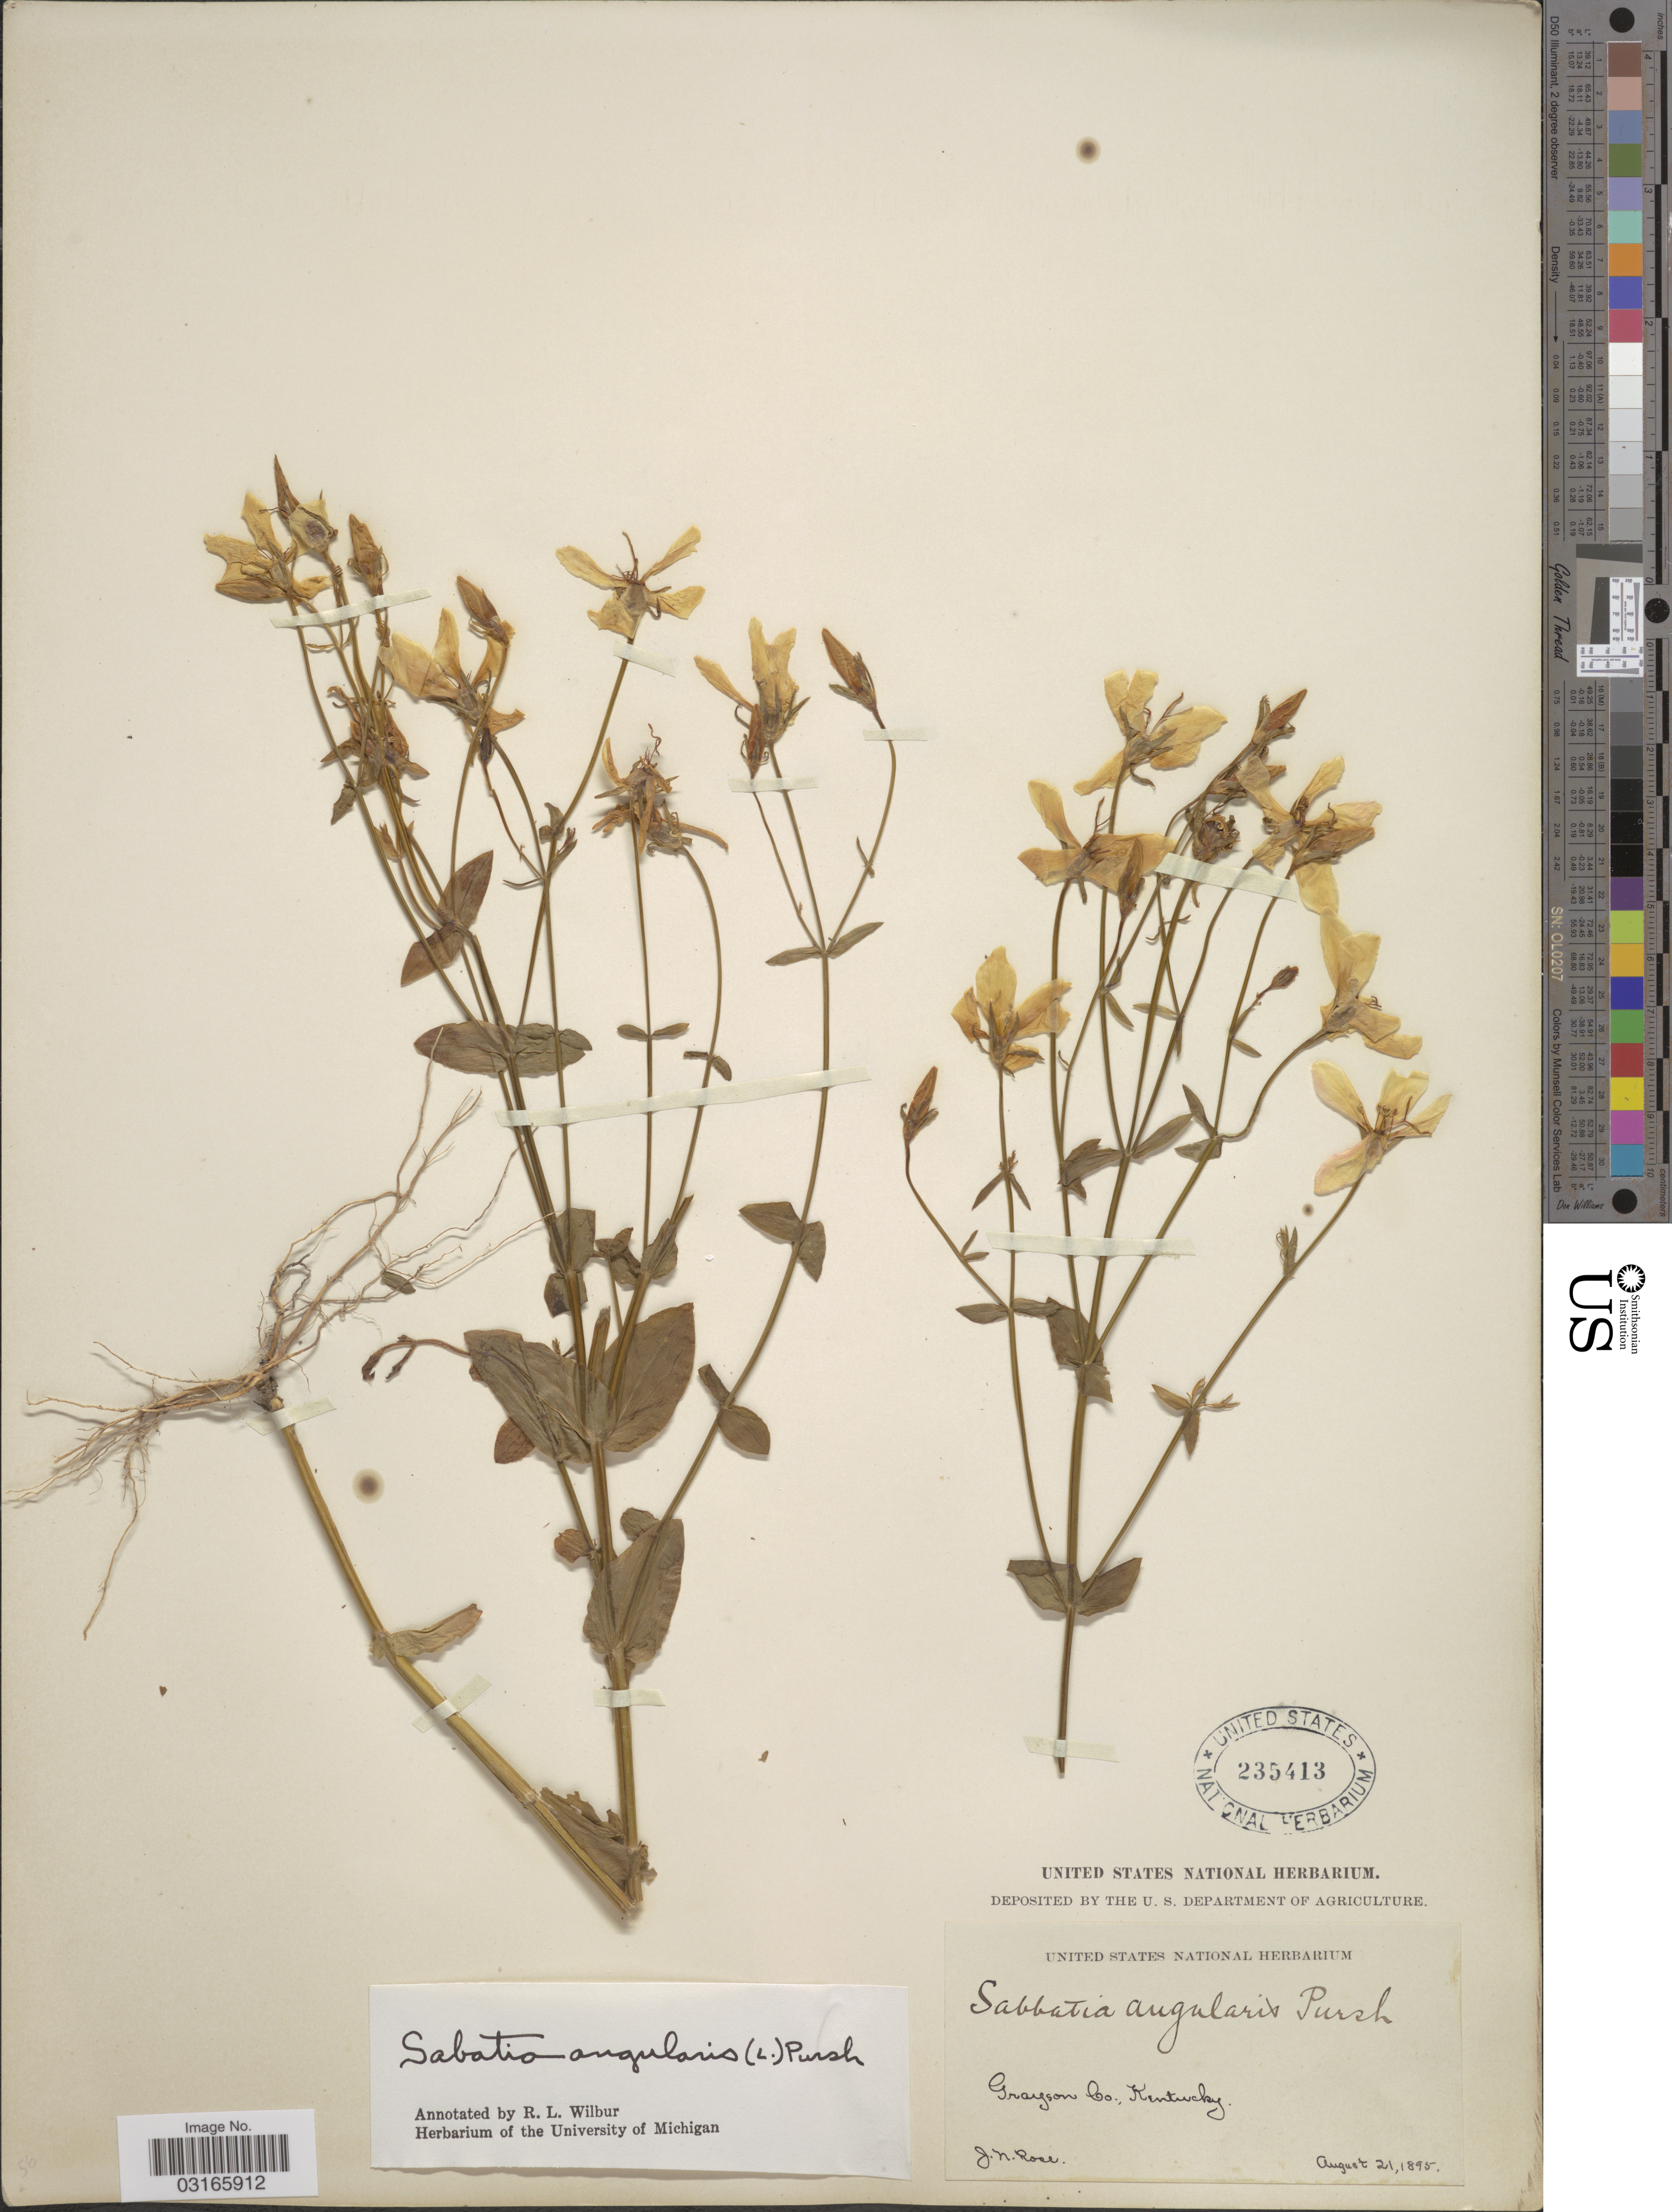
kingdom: Plantae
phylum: Tracheophyta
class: Magnoliopsida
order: Gentianales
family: Gentianaceae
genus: Sabatia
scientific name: Sabatia angularis (L.) Pursh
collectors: J. N. Rose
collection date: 1895-08-21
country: United States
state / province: Kentucky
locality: Grayson Co., Kentucky.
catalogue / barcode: US 235413